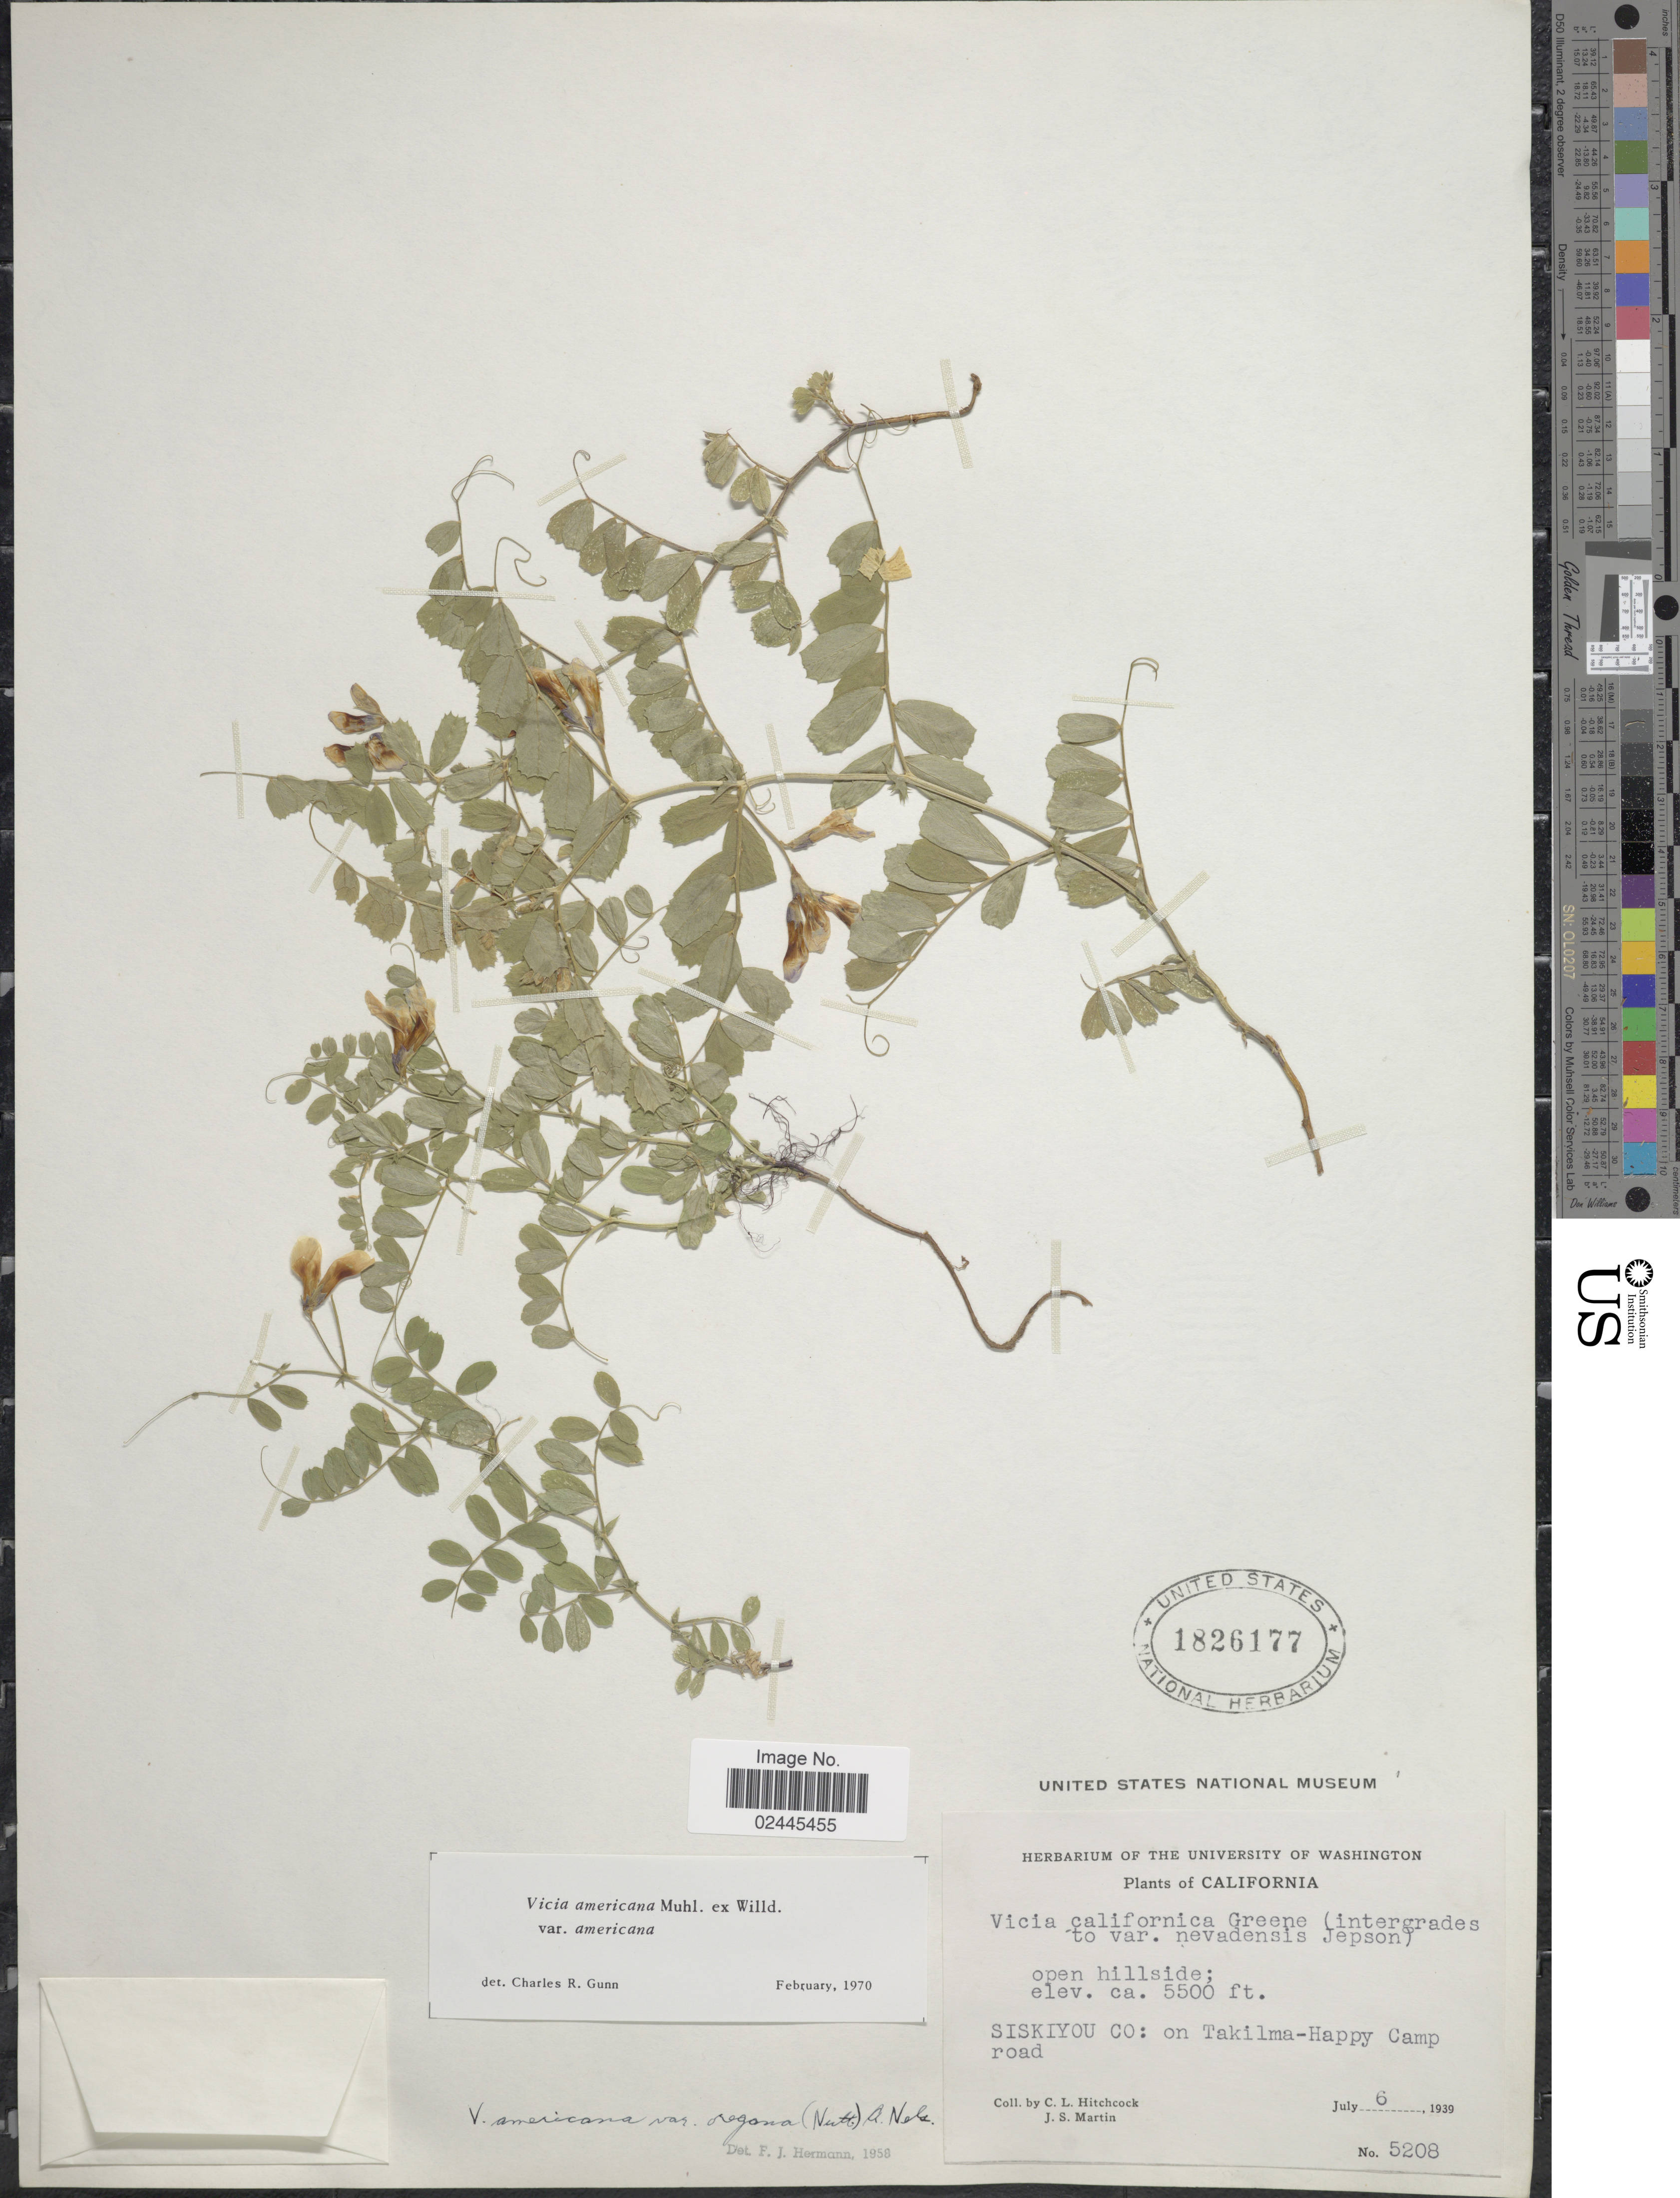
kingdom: Plantae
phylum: Tracheophyta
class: Magnoliopsida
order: Fabales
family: Fabaceae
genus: Vicia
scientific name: Vicia americana var. americana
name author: Muhl. ex Willd.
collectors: C. L. Hitchcock & J. S. Martin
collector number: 5208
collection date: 1939-07-06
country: United States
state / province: California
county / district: Siskiyou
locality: Siskiyou Co: on Takilma-Happy Camp road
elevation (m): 1676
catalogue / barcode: US 1826177